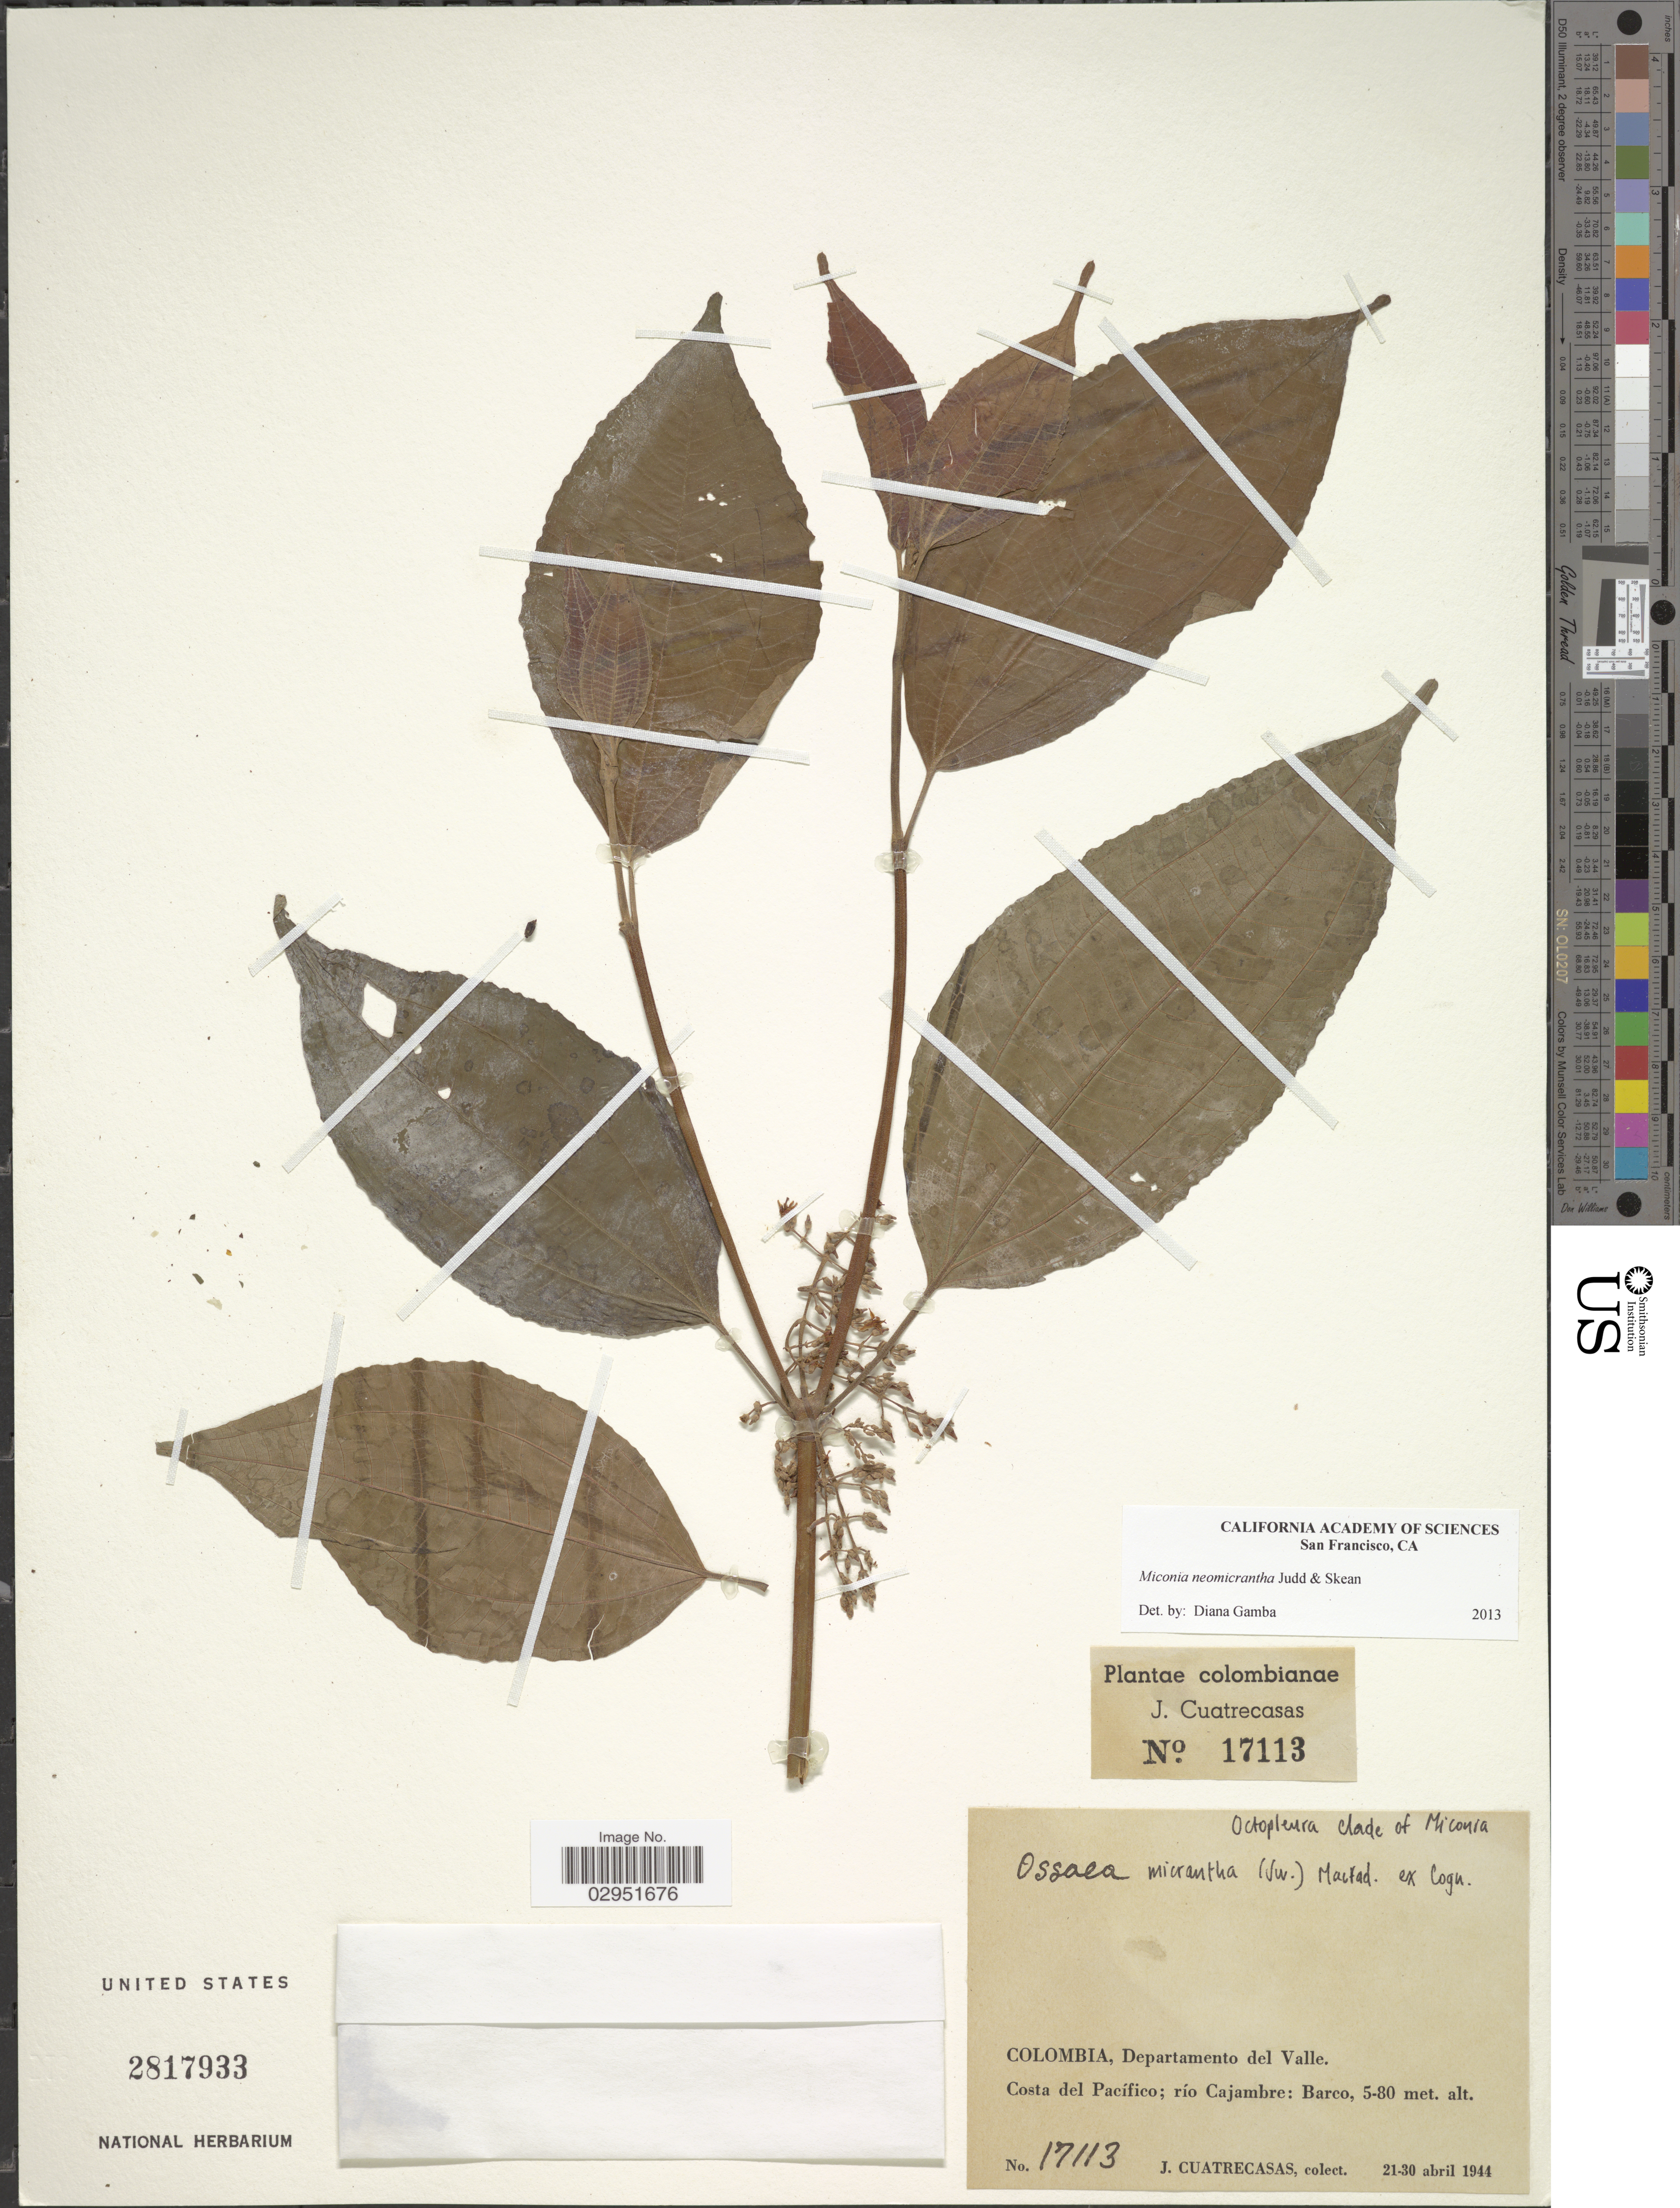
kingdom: Plantae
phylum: Tracheophyta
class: Magnoliopsida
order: Myrtales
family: Melastomataceae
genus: Ossaea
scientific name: Ossaea micrantha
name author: (Sw.) Macfad. ex Cogn.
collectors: J. Cuatrecasas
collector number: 17113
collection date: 1944-04-21/1944-04-30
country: Colombia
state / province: Valle del Cauca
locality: Departamento del Valle. Costa del Pacífico; río Cajambre: Barco.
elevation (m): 5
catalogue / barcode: US 2817933